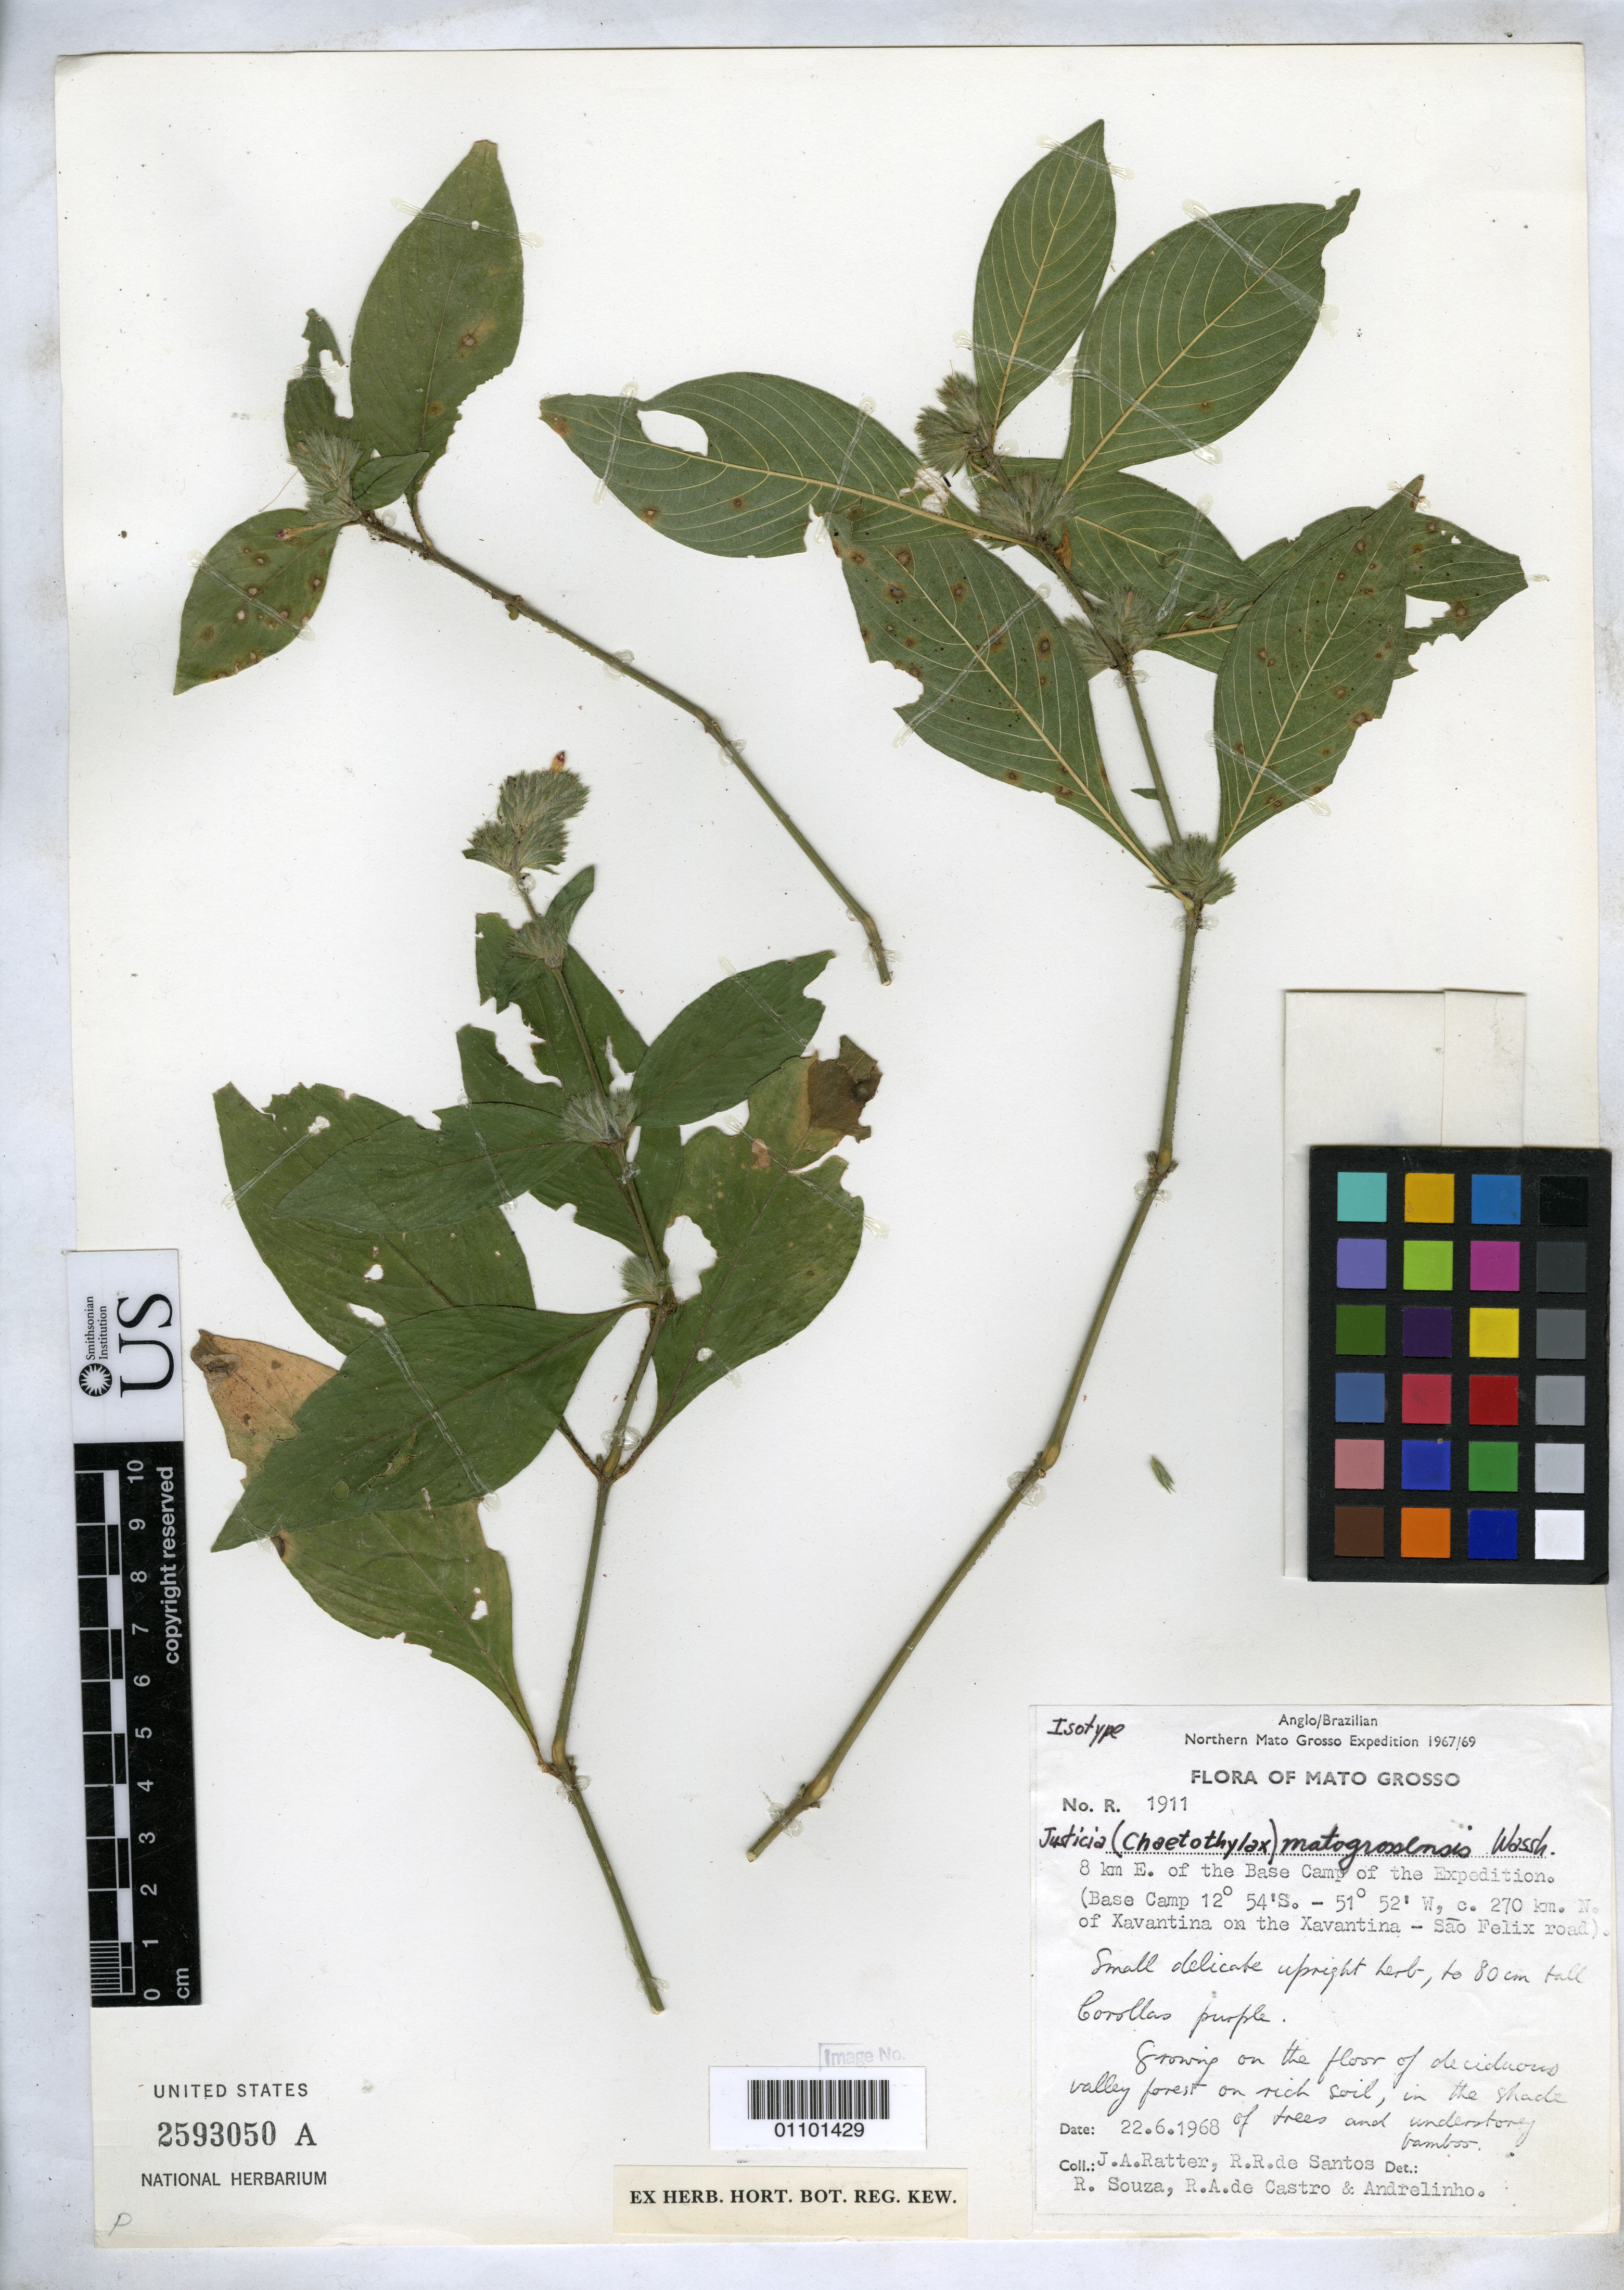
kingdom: Plantae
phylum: Tracheophyta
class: Magnoliopsida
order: Lamiales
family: Acanthaceae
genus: Justicia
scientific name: Justicia matogrossensis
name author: Wassh.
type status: Isotype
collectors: J. Ratter, R. R. Santos, R. Souza & R. De Castro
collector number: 1911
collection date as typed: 22 Jun 1968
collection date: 1968-06-22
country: Brazil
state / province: Mato Grosso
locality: Xavantina-Sao Felix road.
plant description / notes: Holotype? Specimen annotated by Wasshausen as isotype, but according to protologue holotype is deposited at US.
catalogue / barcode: US 2593050